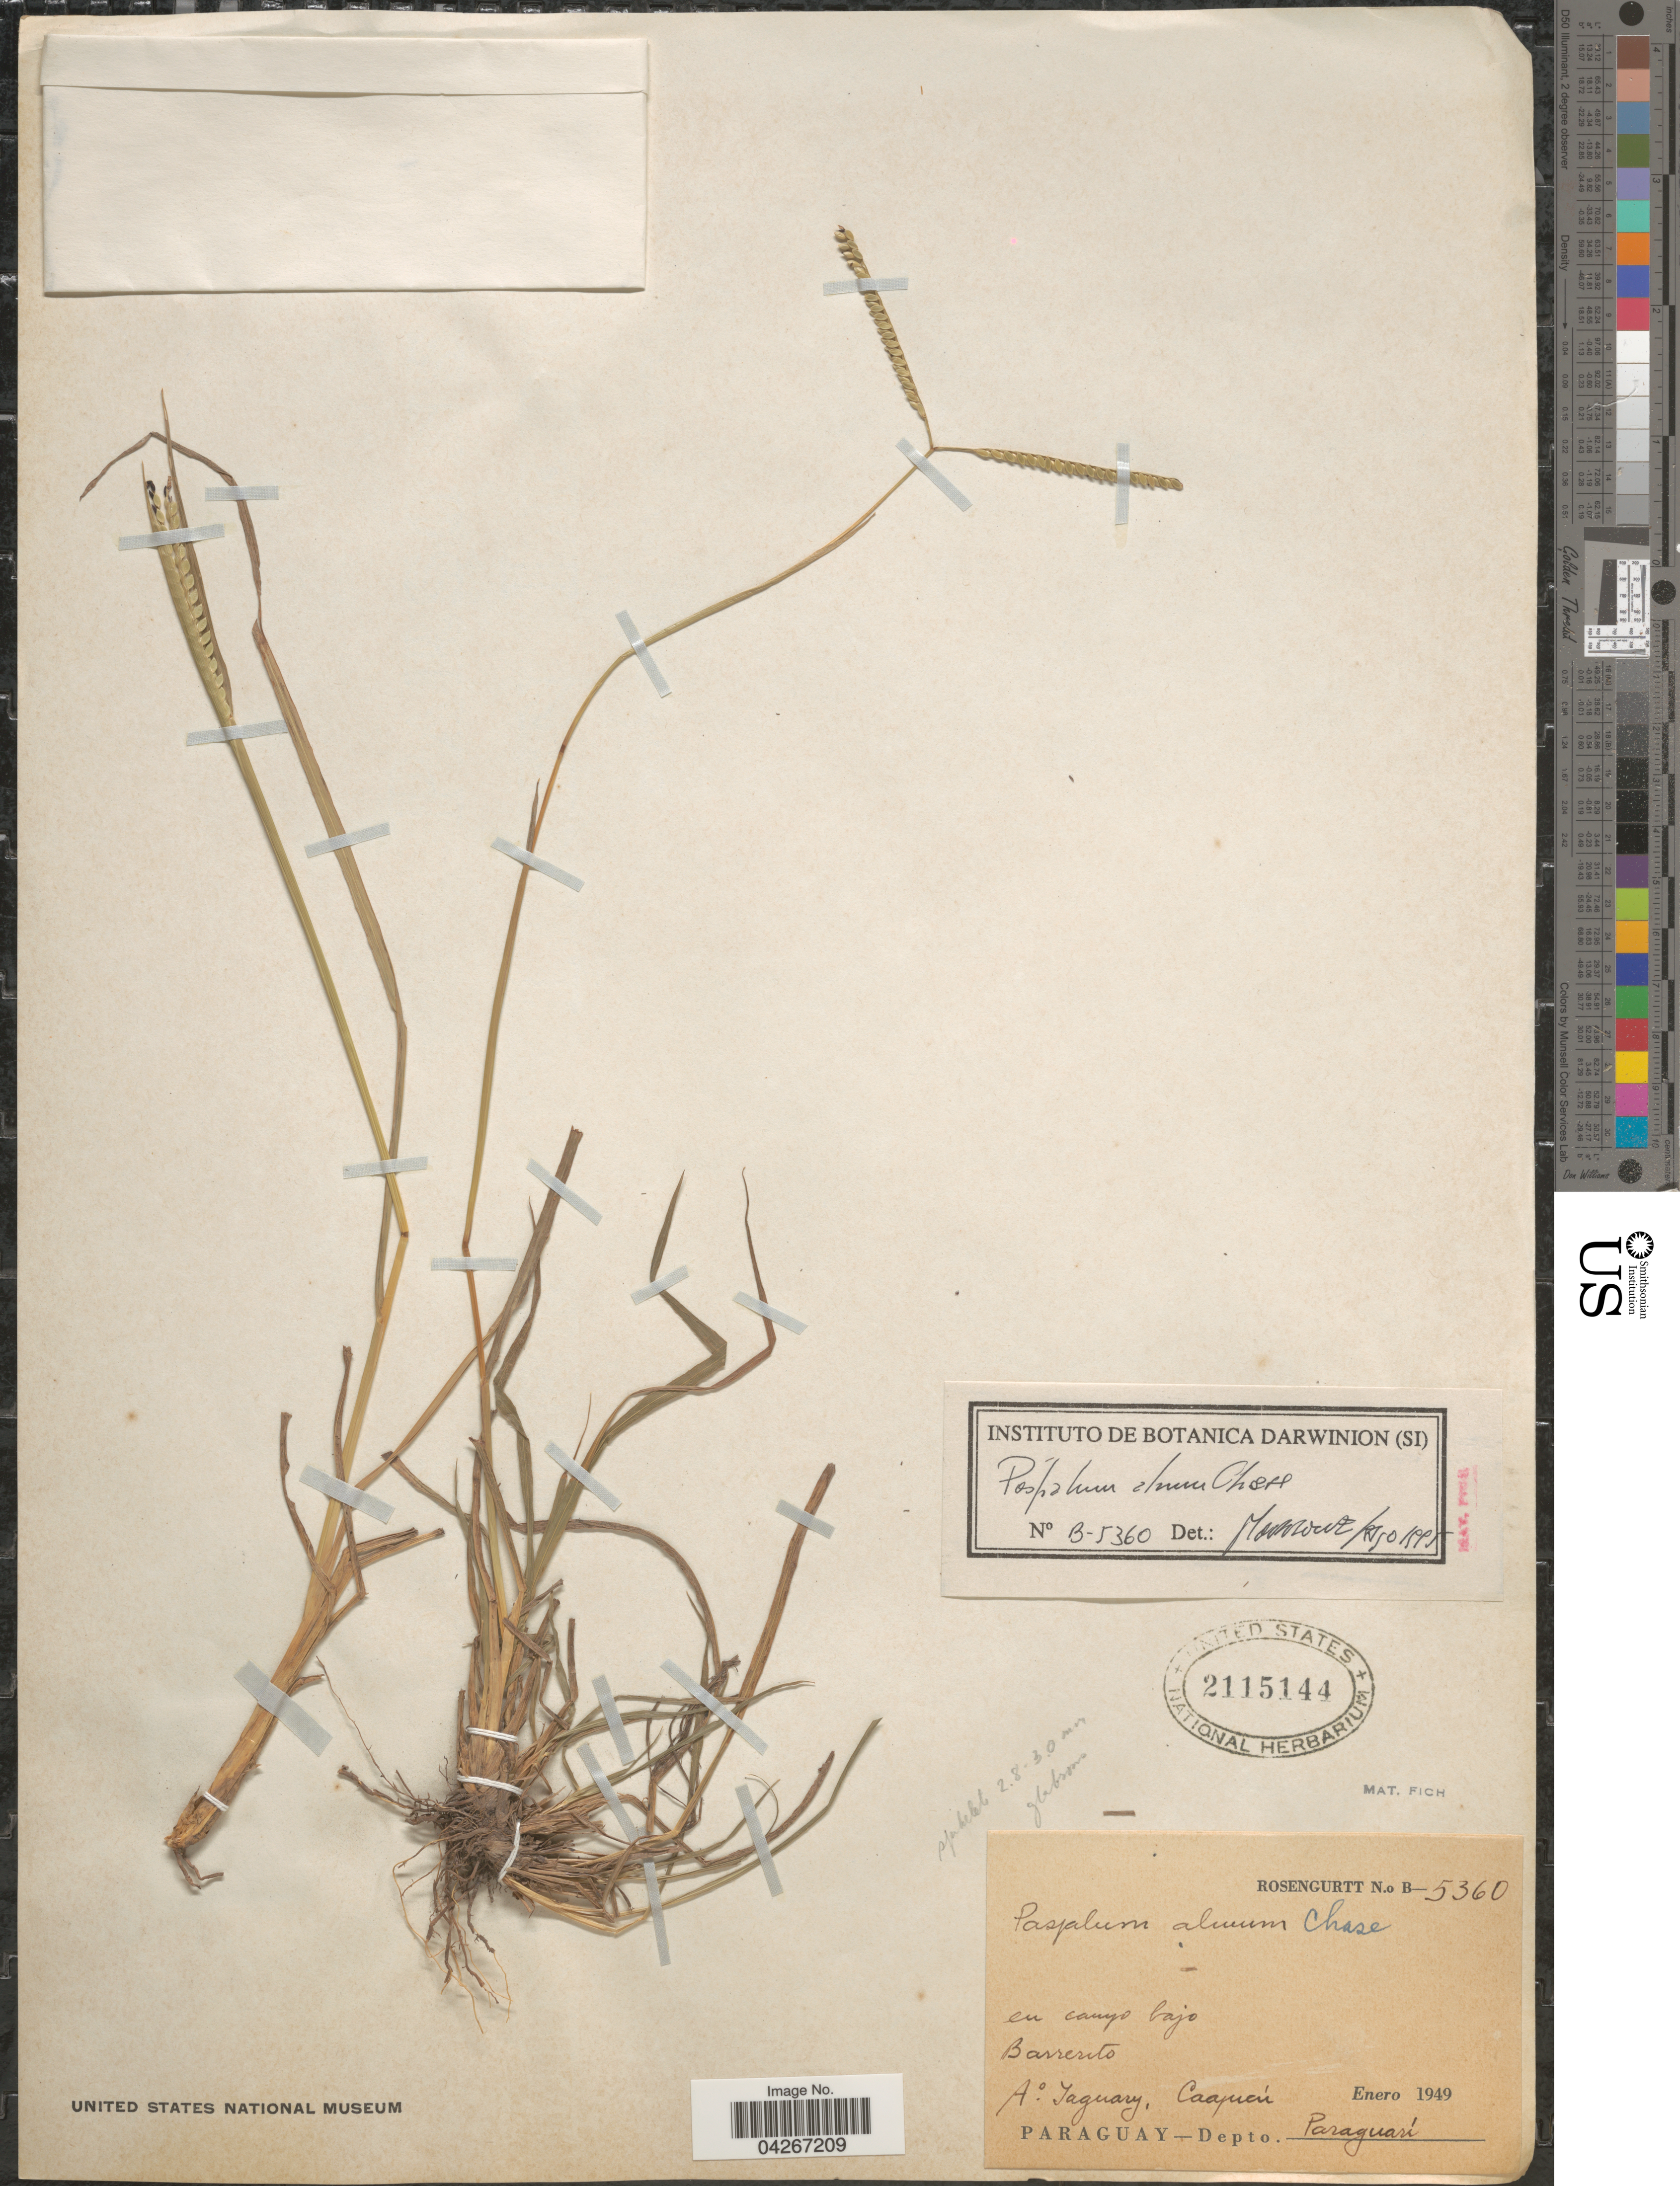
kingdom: Plantae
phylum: Tracheophyta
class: Liliopsida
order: Poales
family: Poaceae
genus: Paspalum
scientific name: Paspalum almum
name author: Chase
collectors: Rosengurtt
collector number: B-5360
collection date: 1949-01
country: Paraguay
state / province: Paraguari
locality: En campo bajo Barrerito. Ad. Taguary, Caapucú. Depto. Paraguarí.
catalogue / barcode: US 2115144